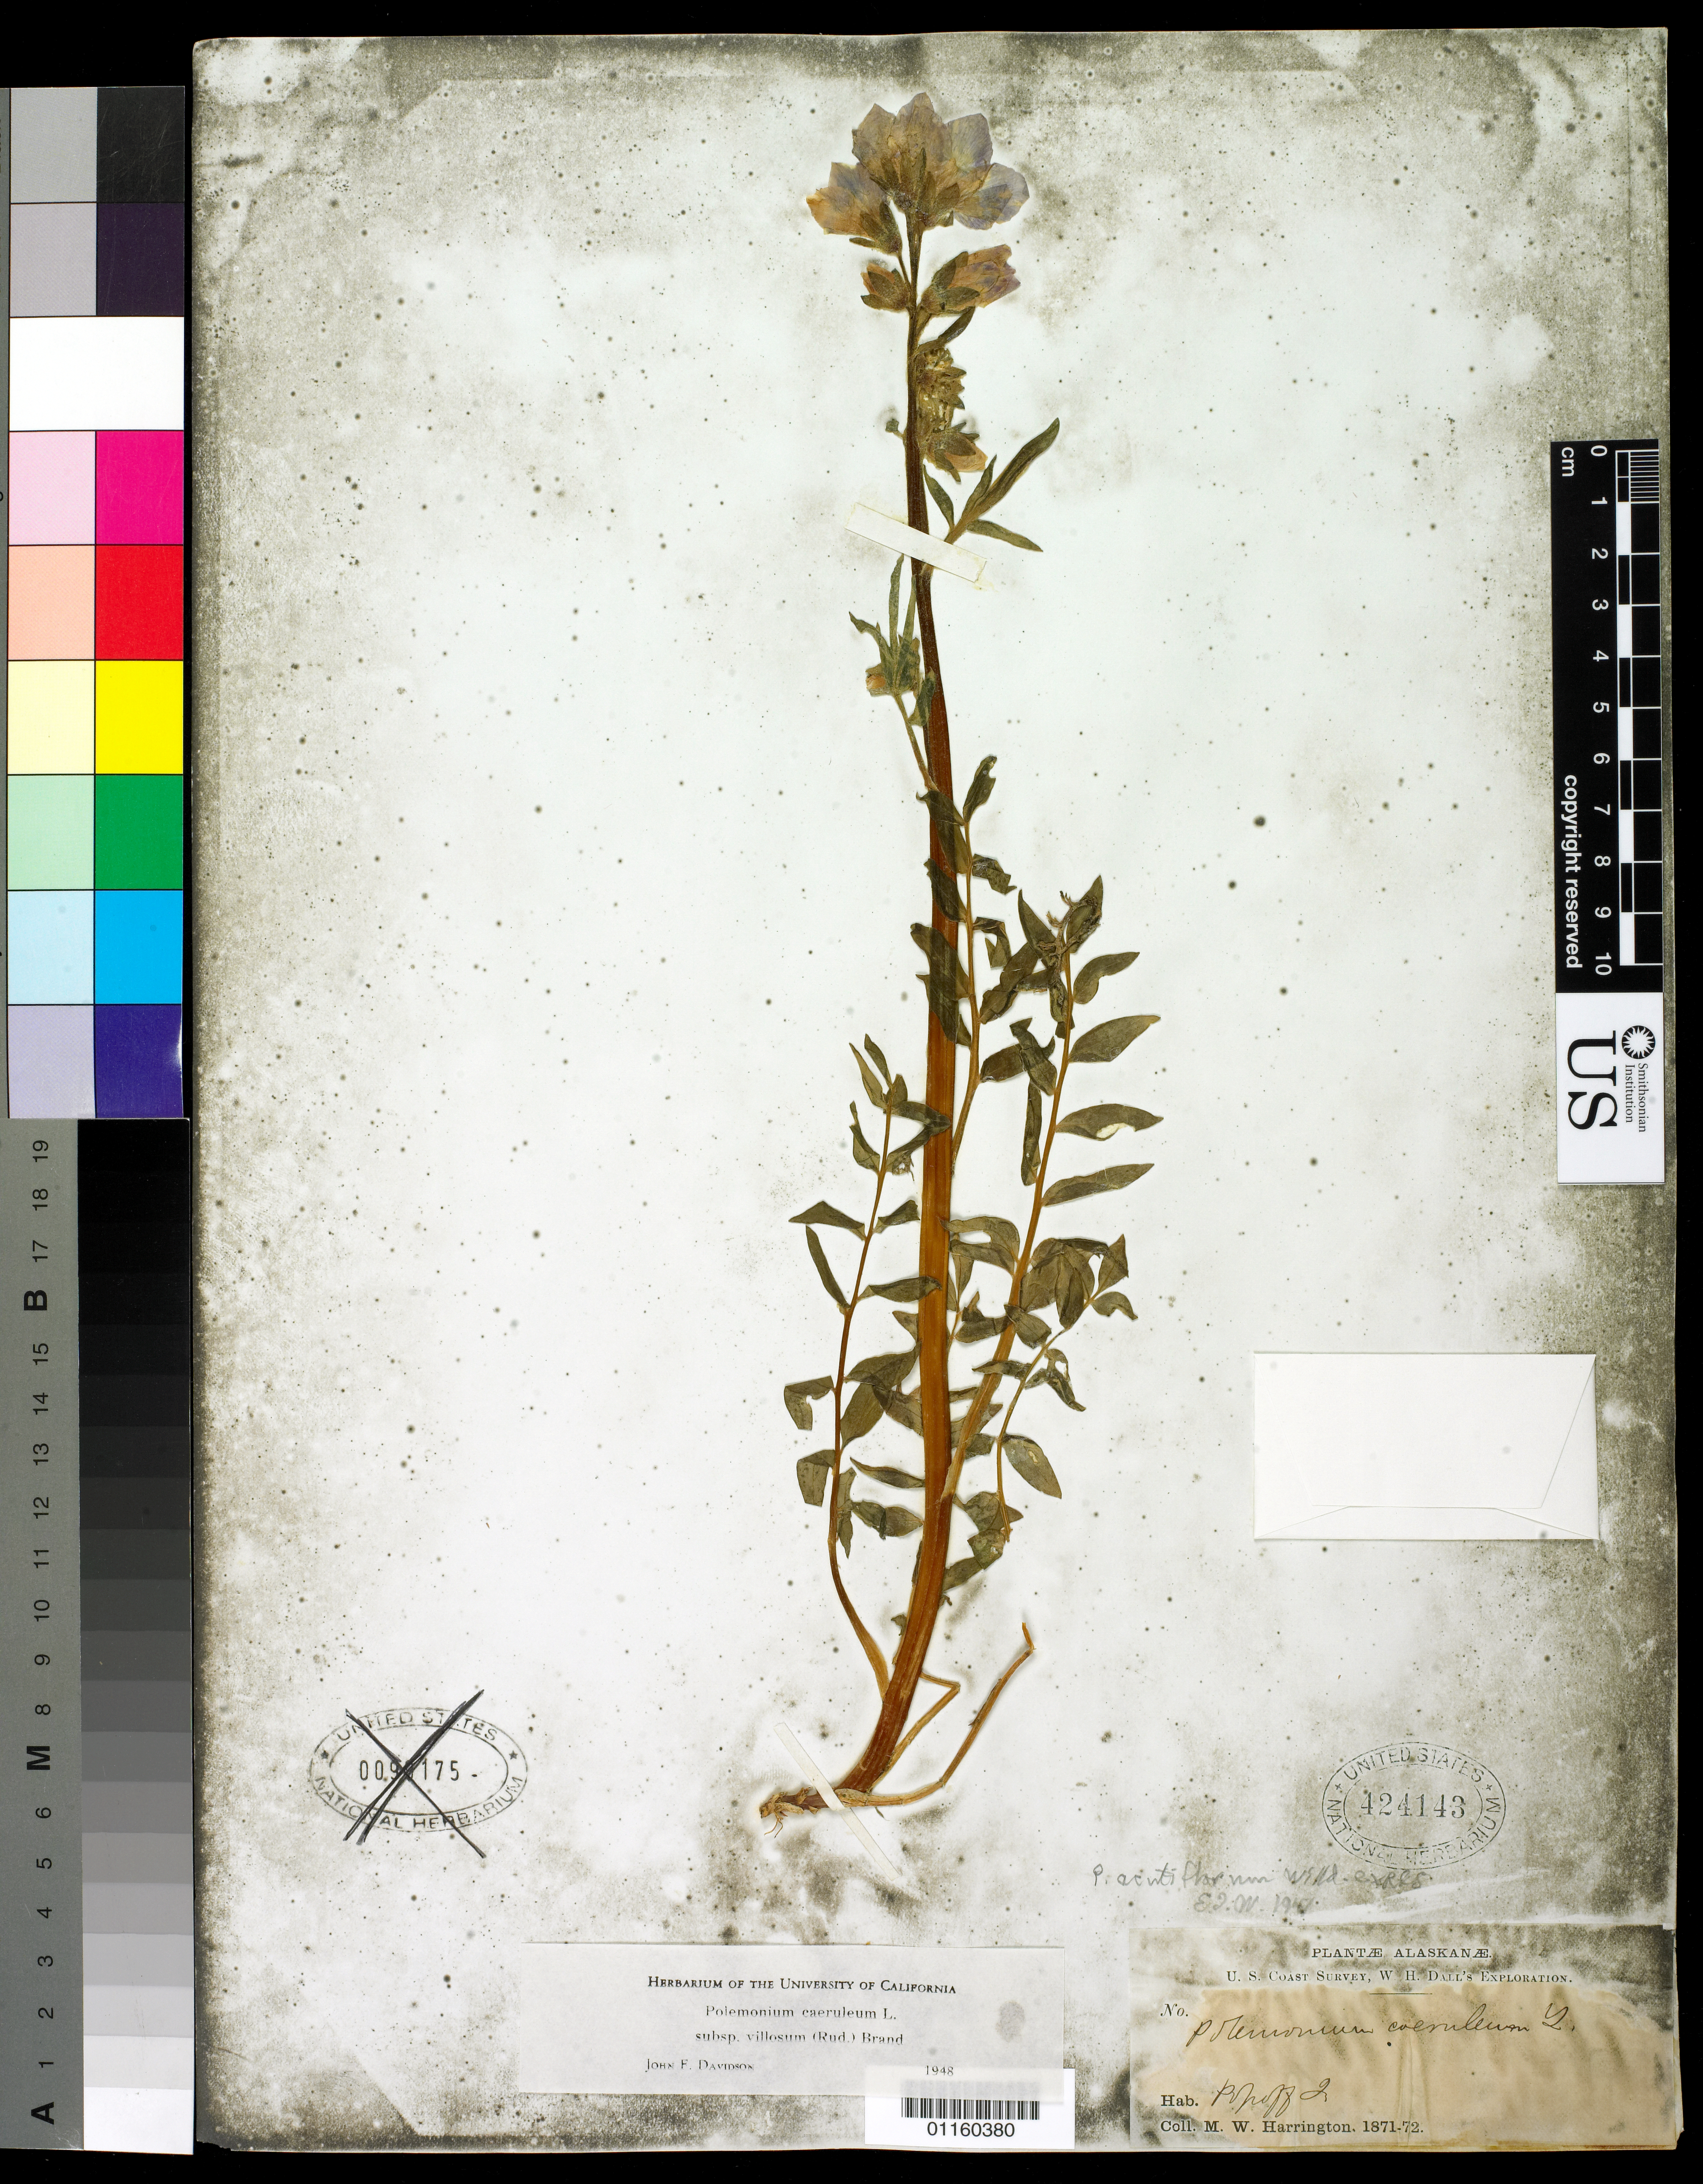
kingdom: Plantae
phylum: Tracheophyta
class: Magnoliopsida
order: Ericales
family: Polemoniaceae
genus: Polemonium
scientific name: Polemonium caeruleum subsp. villosum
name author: (Rudolph ex Georgi) Brand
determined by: Davidson, J. F.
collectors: M. W. Harrington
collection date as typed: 1871 to -- --- 1872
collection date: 1871/1872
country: United States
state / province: Alaska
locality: Popof Island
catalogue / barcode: US 424143